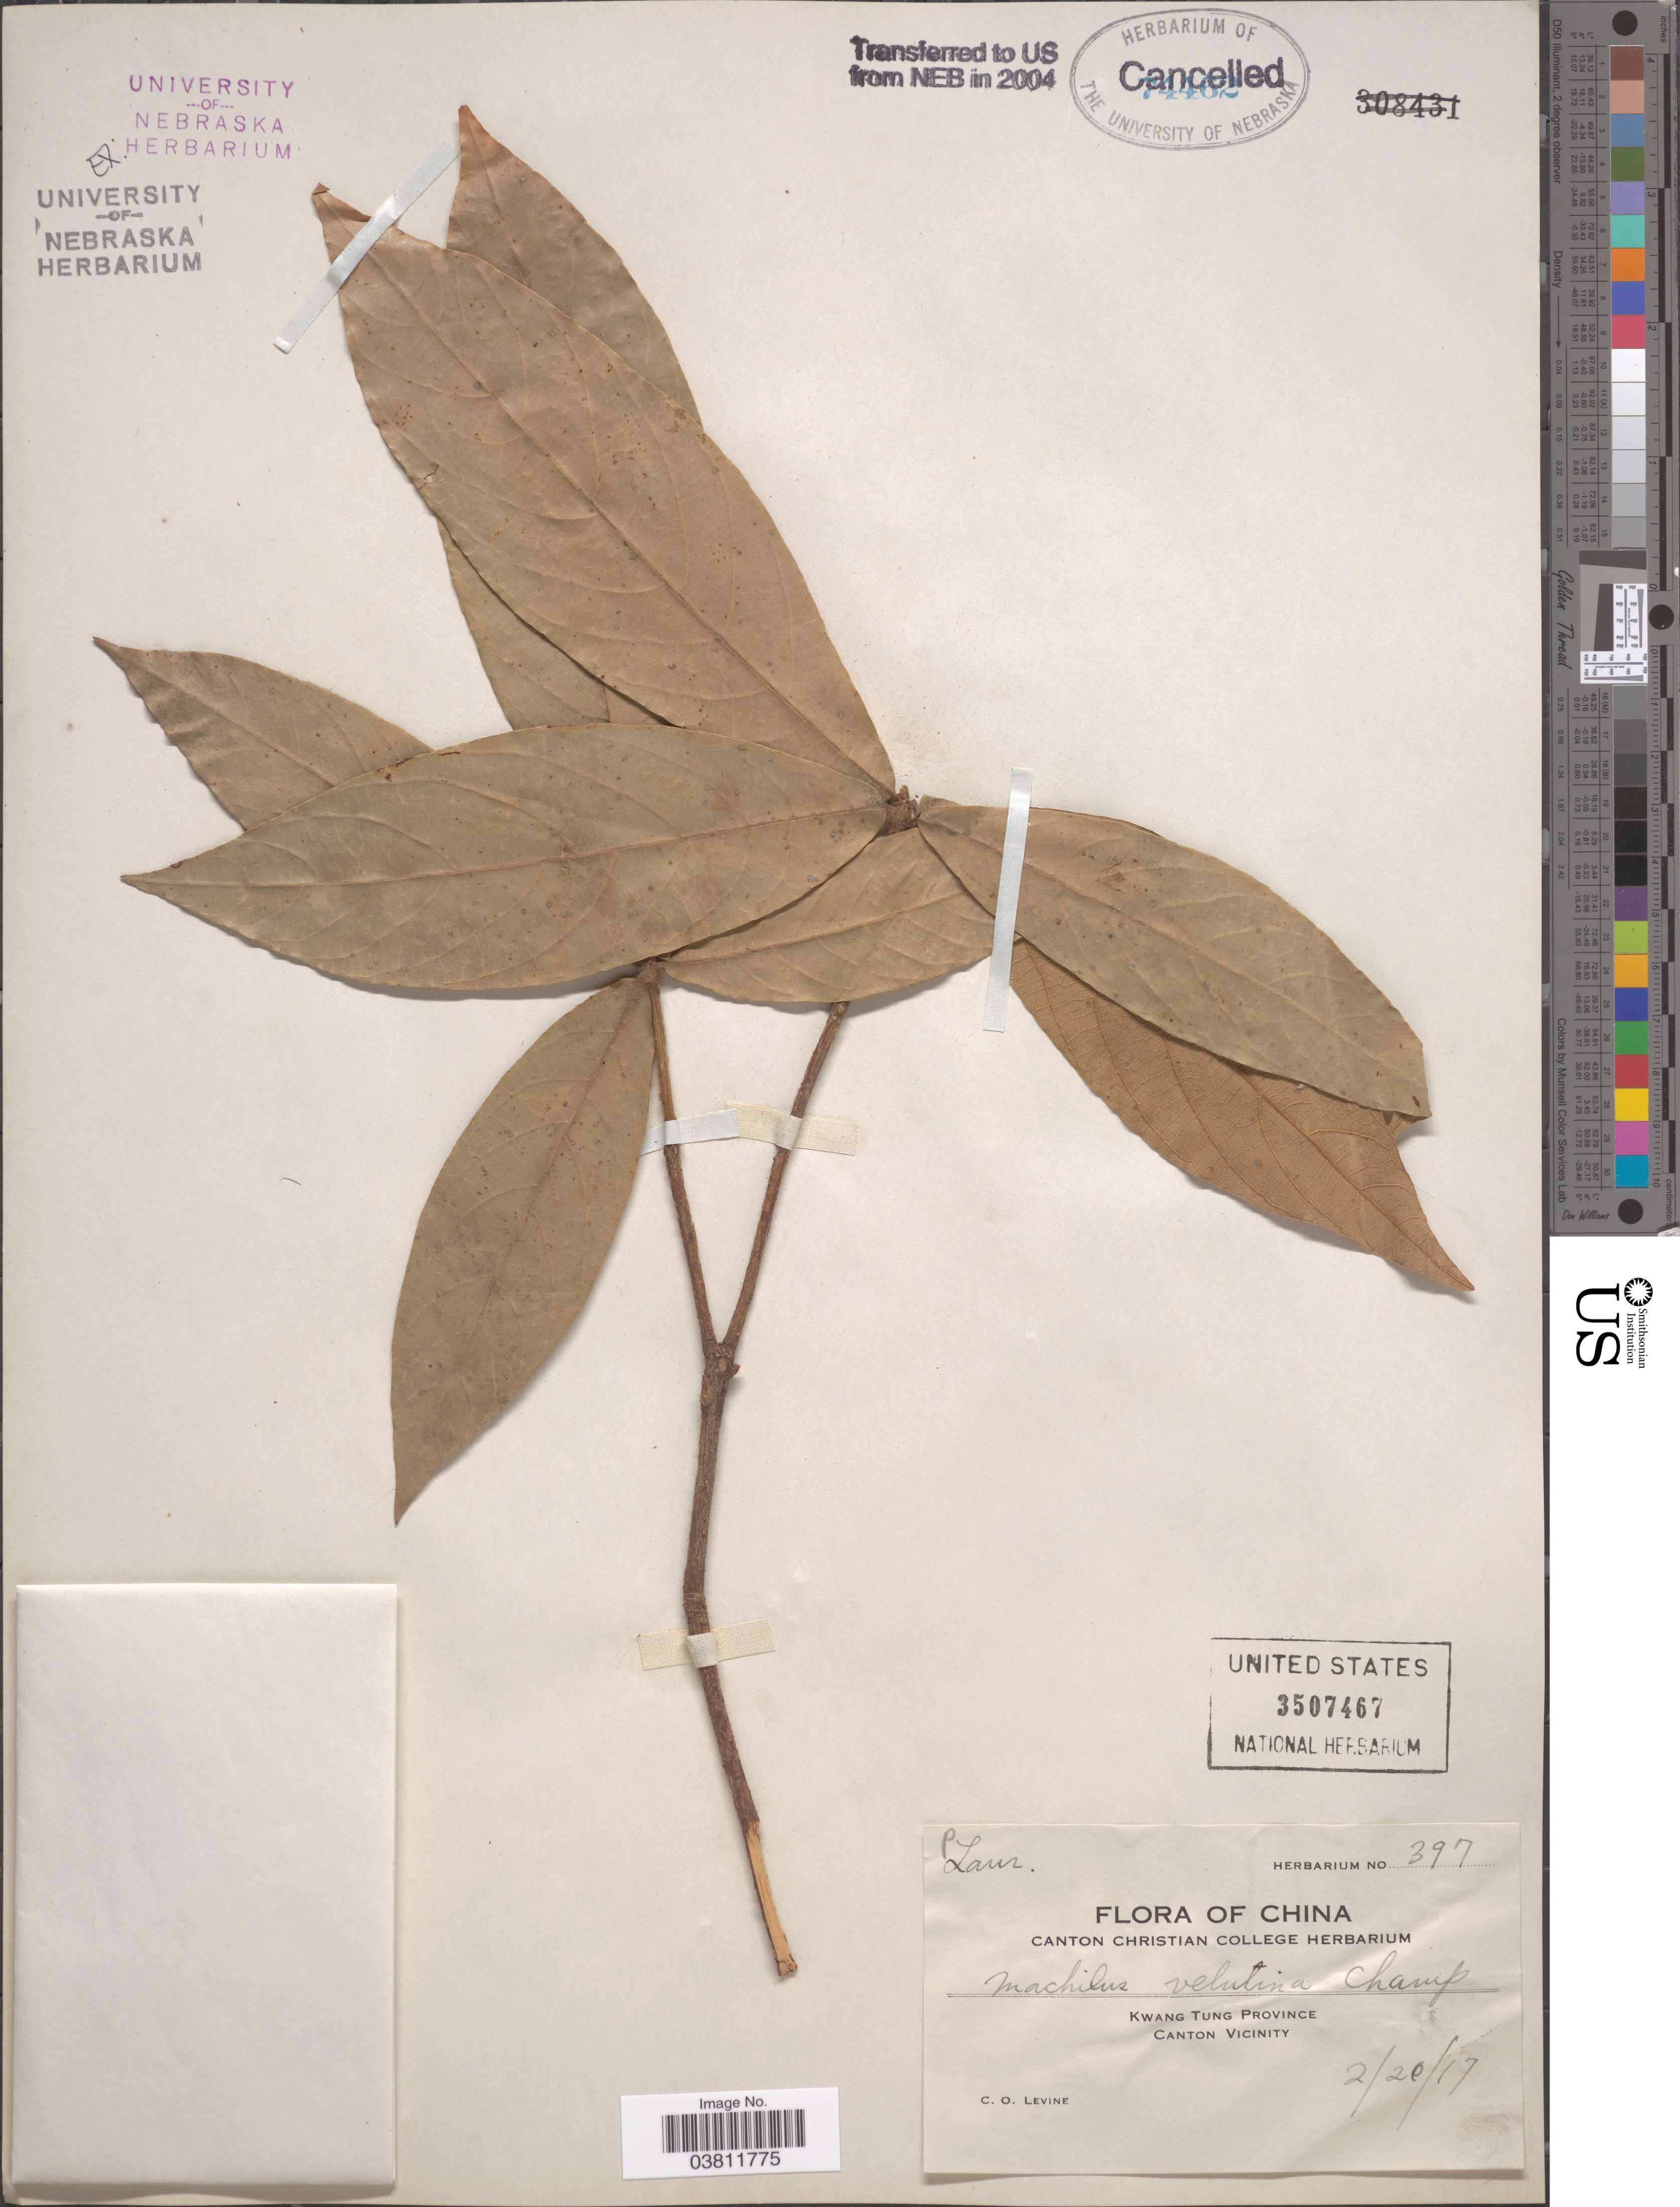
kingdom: Plantae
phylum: Tracheophyta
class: Magnoliopsida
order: Laurales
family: Lauraceae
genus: Machilus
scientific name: Machilus velutina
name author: Champ. ex Benth.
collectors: C. O. Levine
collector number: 397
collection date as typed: Transcribed d/m/y: 20/2/17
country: China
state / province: Guangdong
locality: Kwang Tung Province, Canton Vicinity.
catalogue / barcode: US 3507467